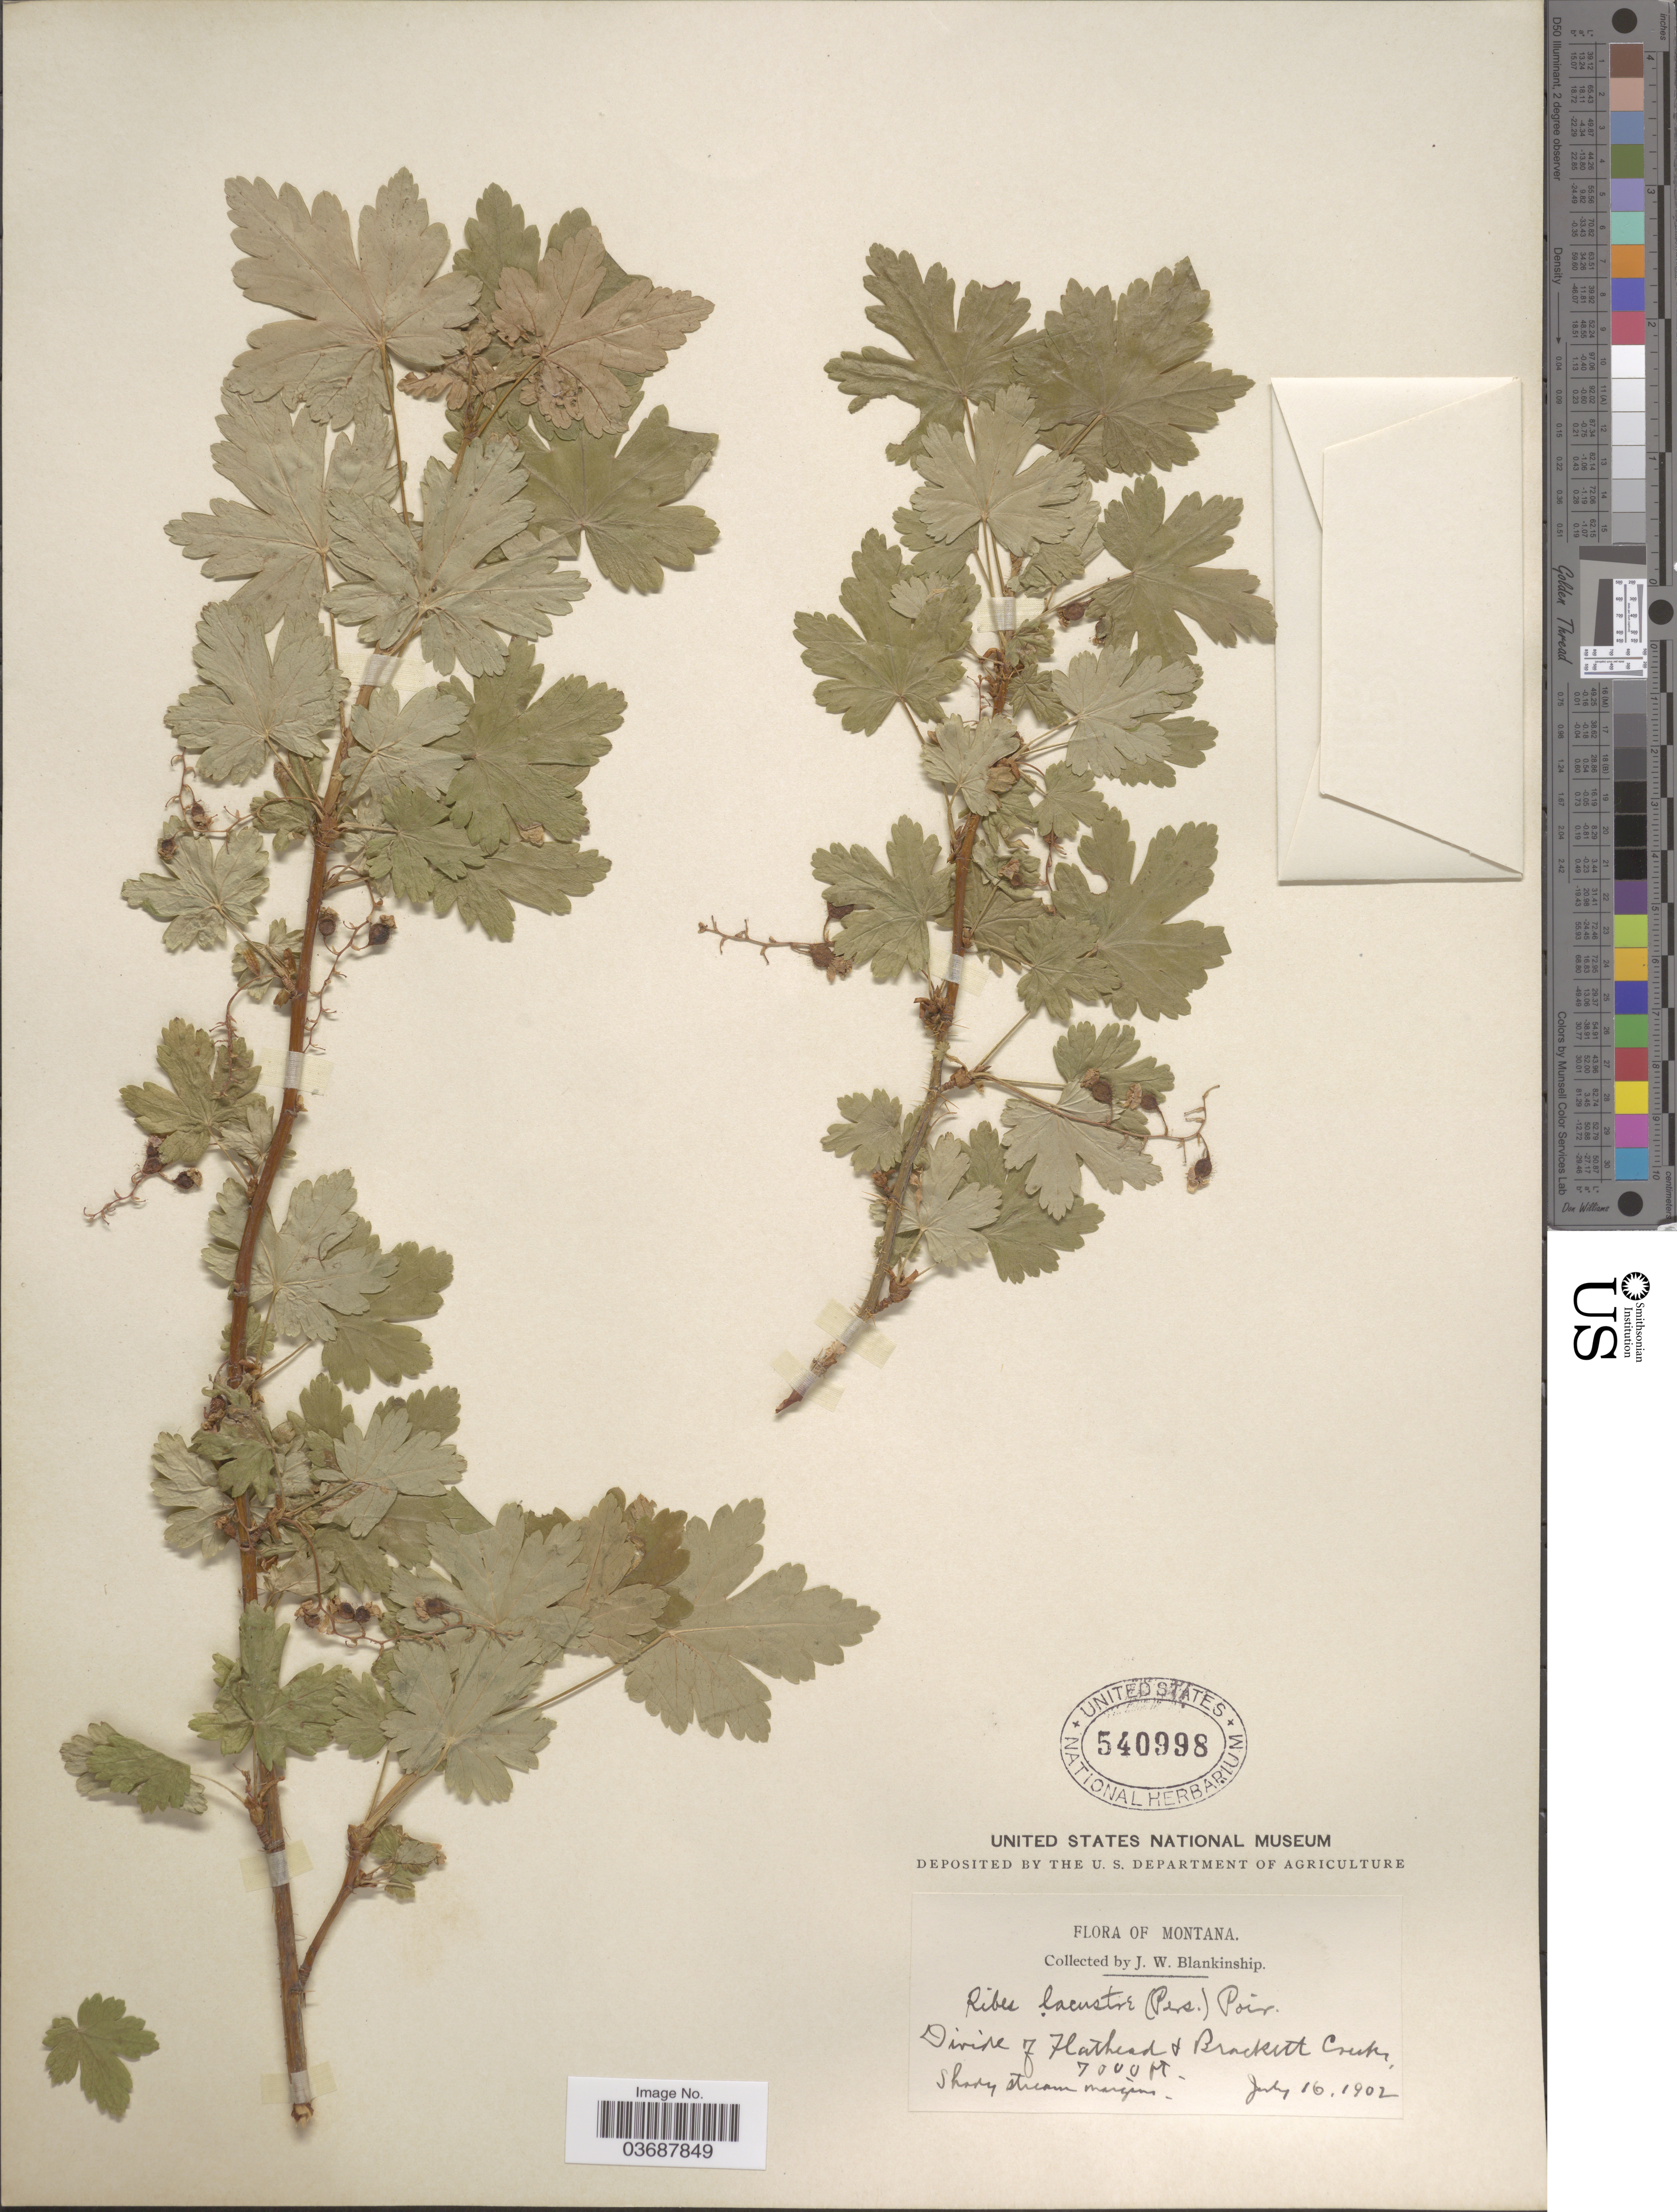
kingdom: Plantae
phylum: Tracheophyta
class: Magnoliopsida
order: Saxifragales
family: Grossulariaceae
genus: Ribes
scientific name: Ribes lacustre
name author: (Pers.) Poir.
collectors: J. W. Blankinship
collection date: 1902-07-16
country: United States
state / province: Montana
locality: Divide of Flathead & Brackett Creeks.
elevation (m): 2134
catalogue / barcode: US 540998